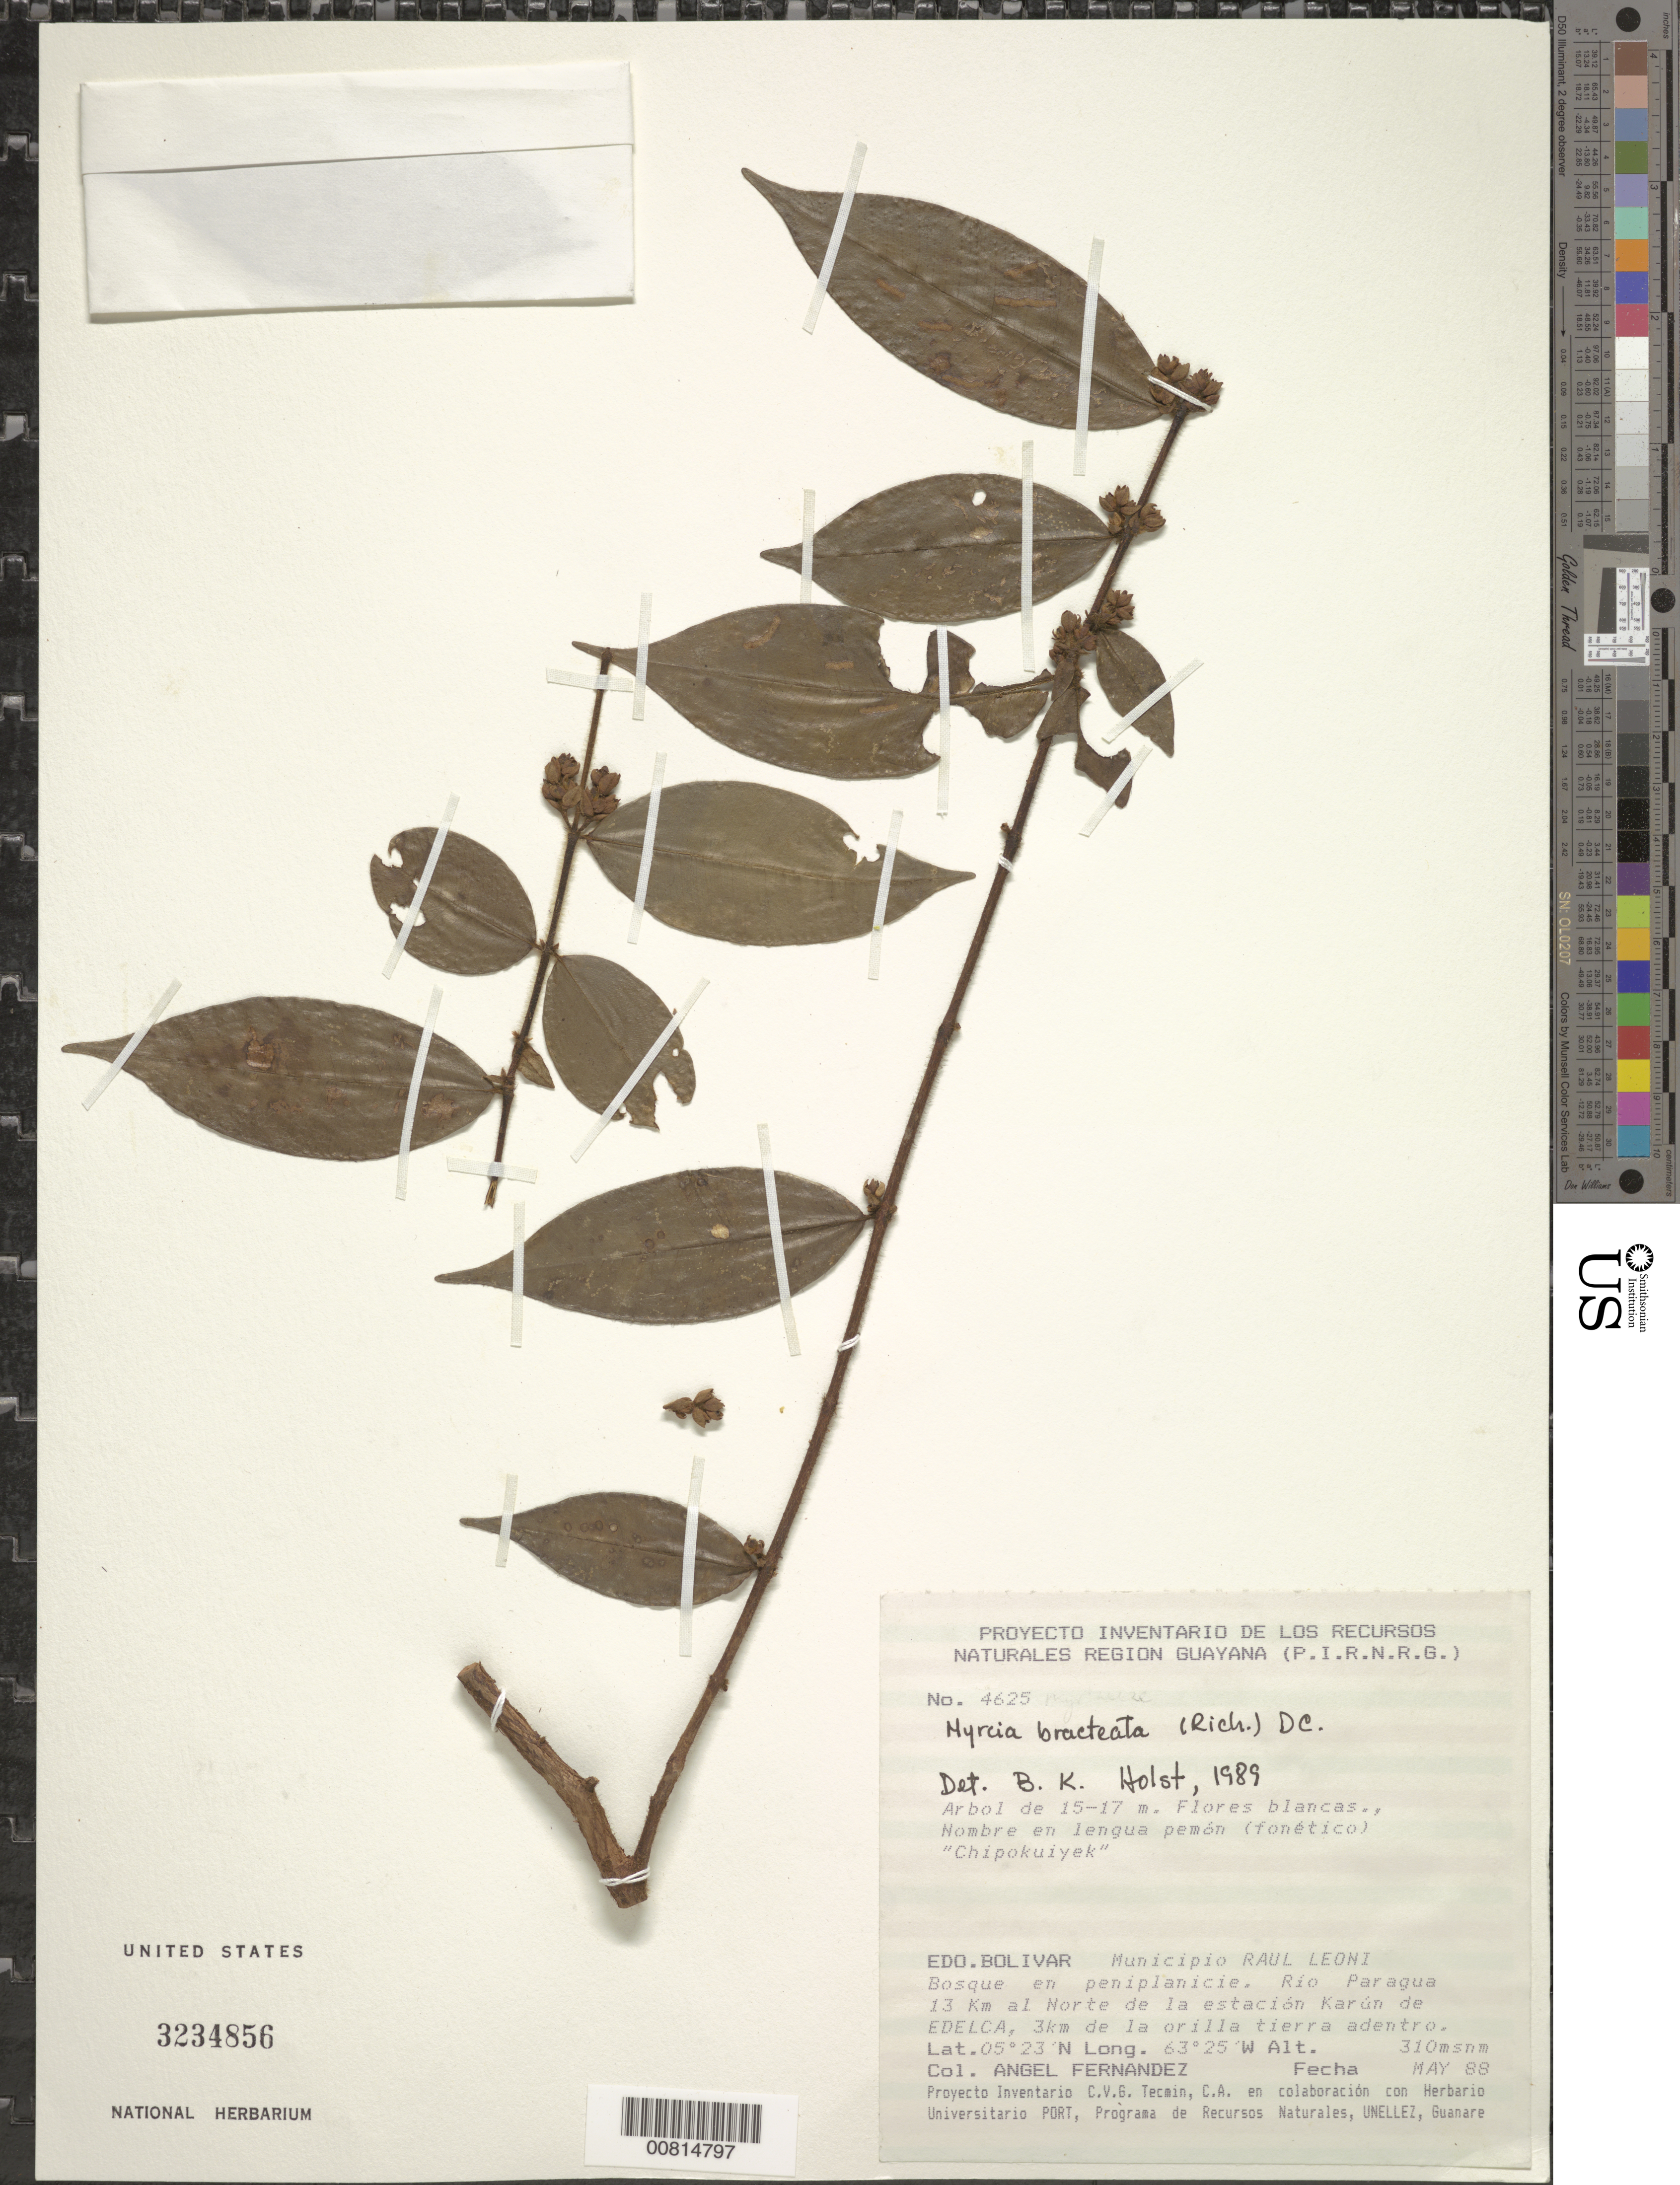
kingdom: Plantae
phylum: Tracheophyta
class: Magnoliopsida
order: Myrtales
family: Myrtaceae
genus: Myrcia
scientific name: Myrcia bracteata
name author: (Rich.) DC.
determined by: Holst, Bruce K.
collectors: A. Fernández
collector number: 4625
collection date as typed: May-88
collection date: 1988-05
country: Venezuela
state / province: Bolívar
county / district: Angostura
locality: Mun. Raúl Leoni [=Angostura], Río Paragua, 13 km N of Karún de EDELCA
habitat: Bosque en peniplanicie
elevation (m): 310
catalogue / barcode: US 3234856